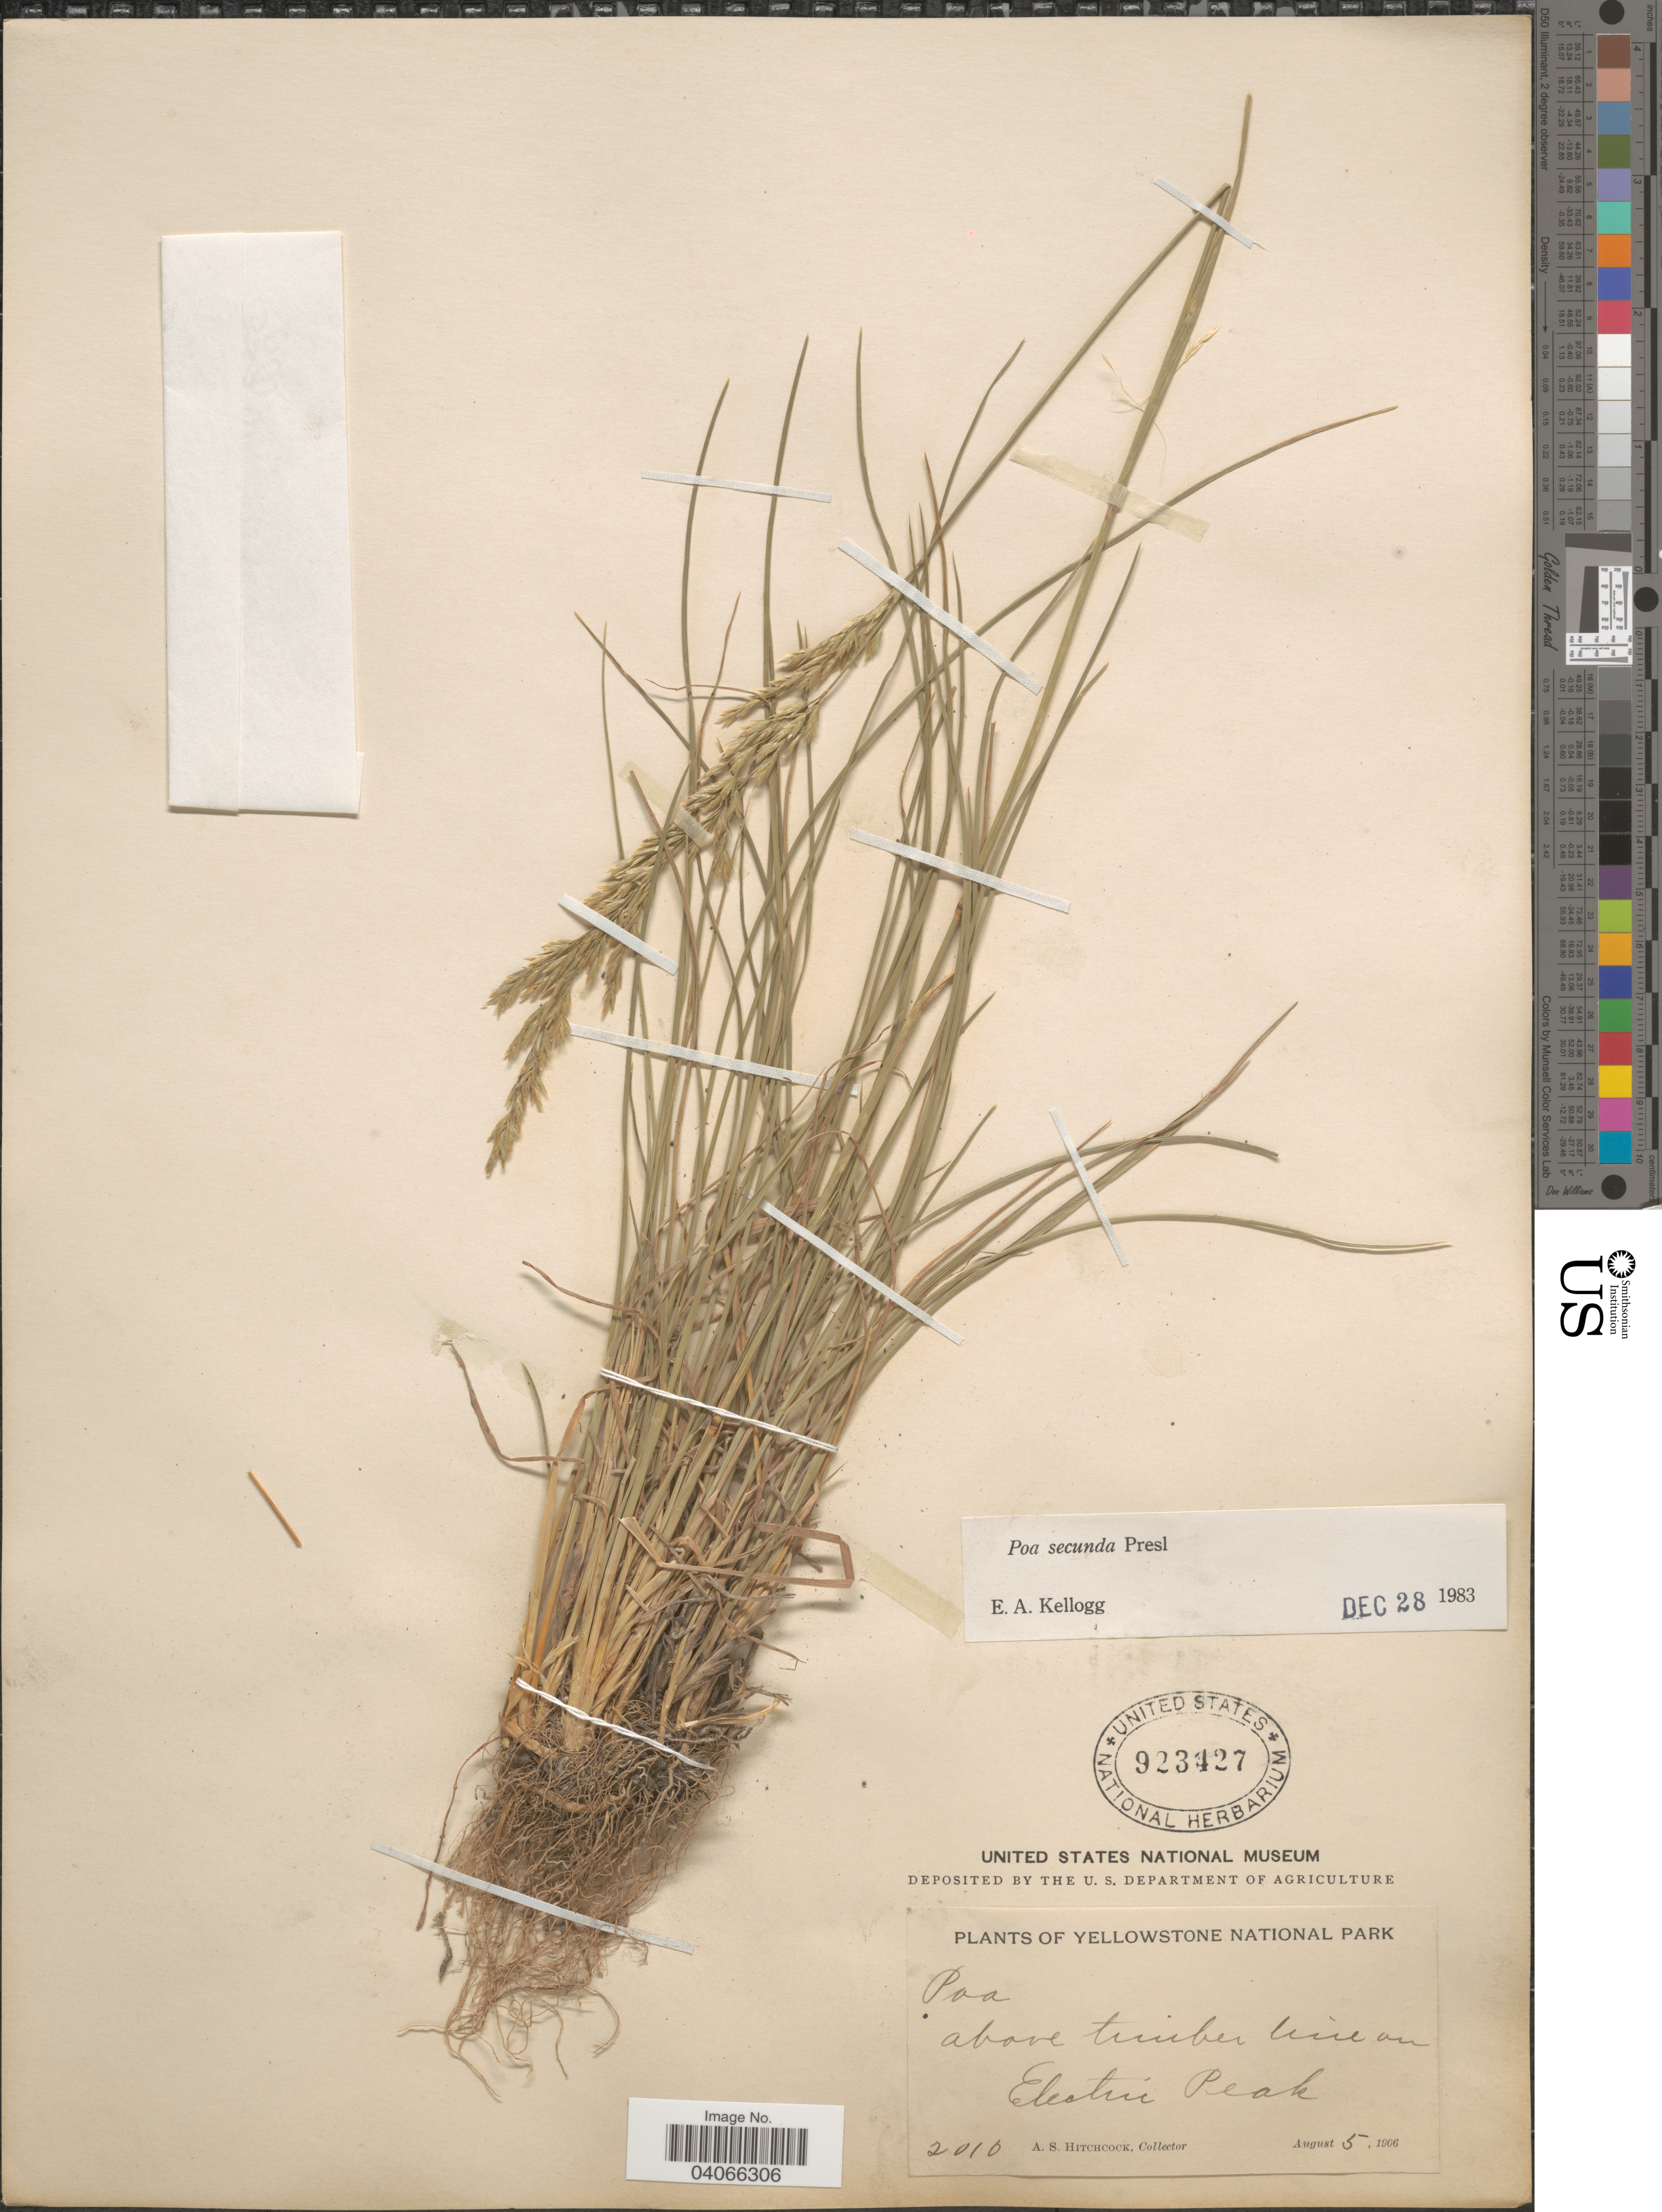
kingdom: Plantae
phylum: Tracheophyta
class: Liliopsida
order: Poales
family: Poaceae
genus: Poa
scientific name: Poa secunda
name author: J. Presl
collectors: A. S. Hitchcock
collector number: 2010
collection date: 1906-08-05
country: United States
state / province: Montana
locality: Yellowstone National Park. Above timber line on Electric Peak.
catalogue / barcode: US 923427